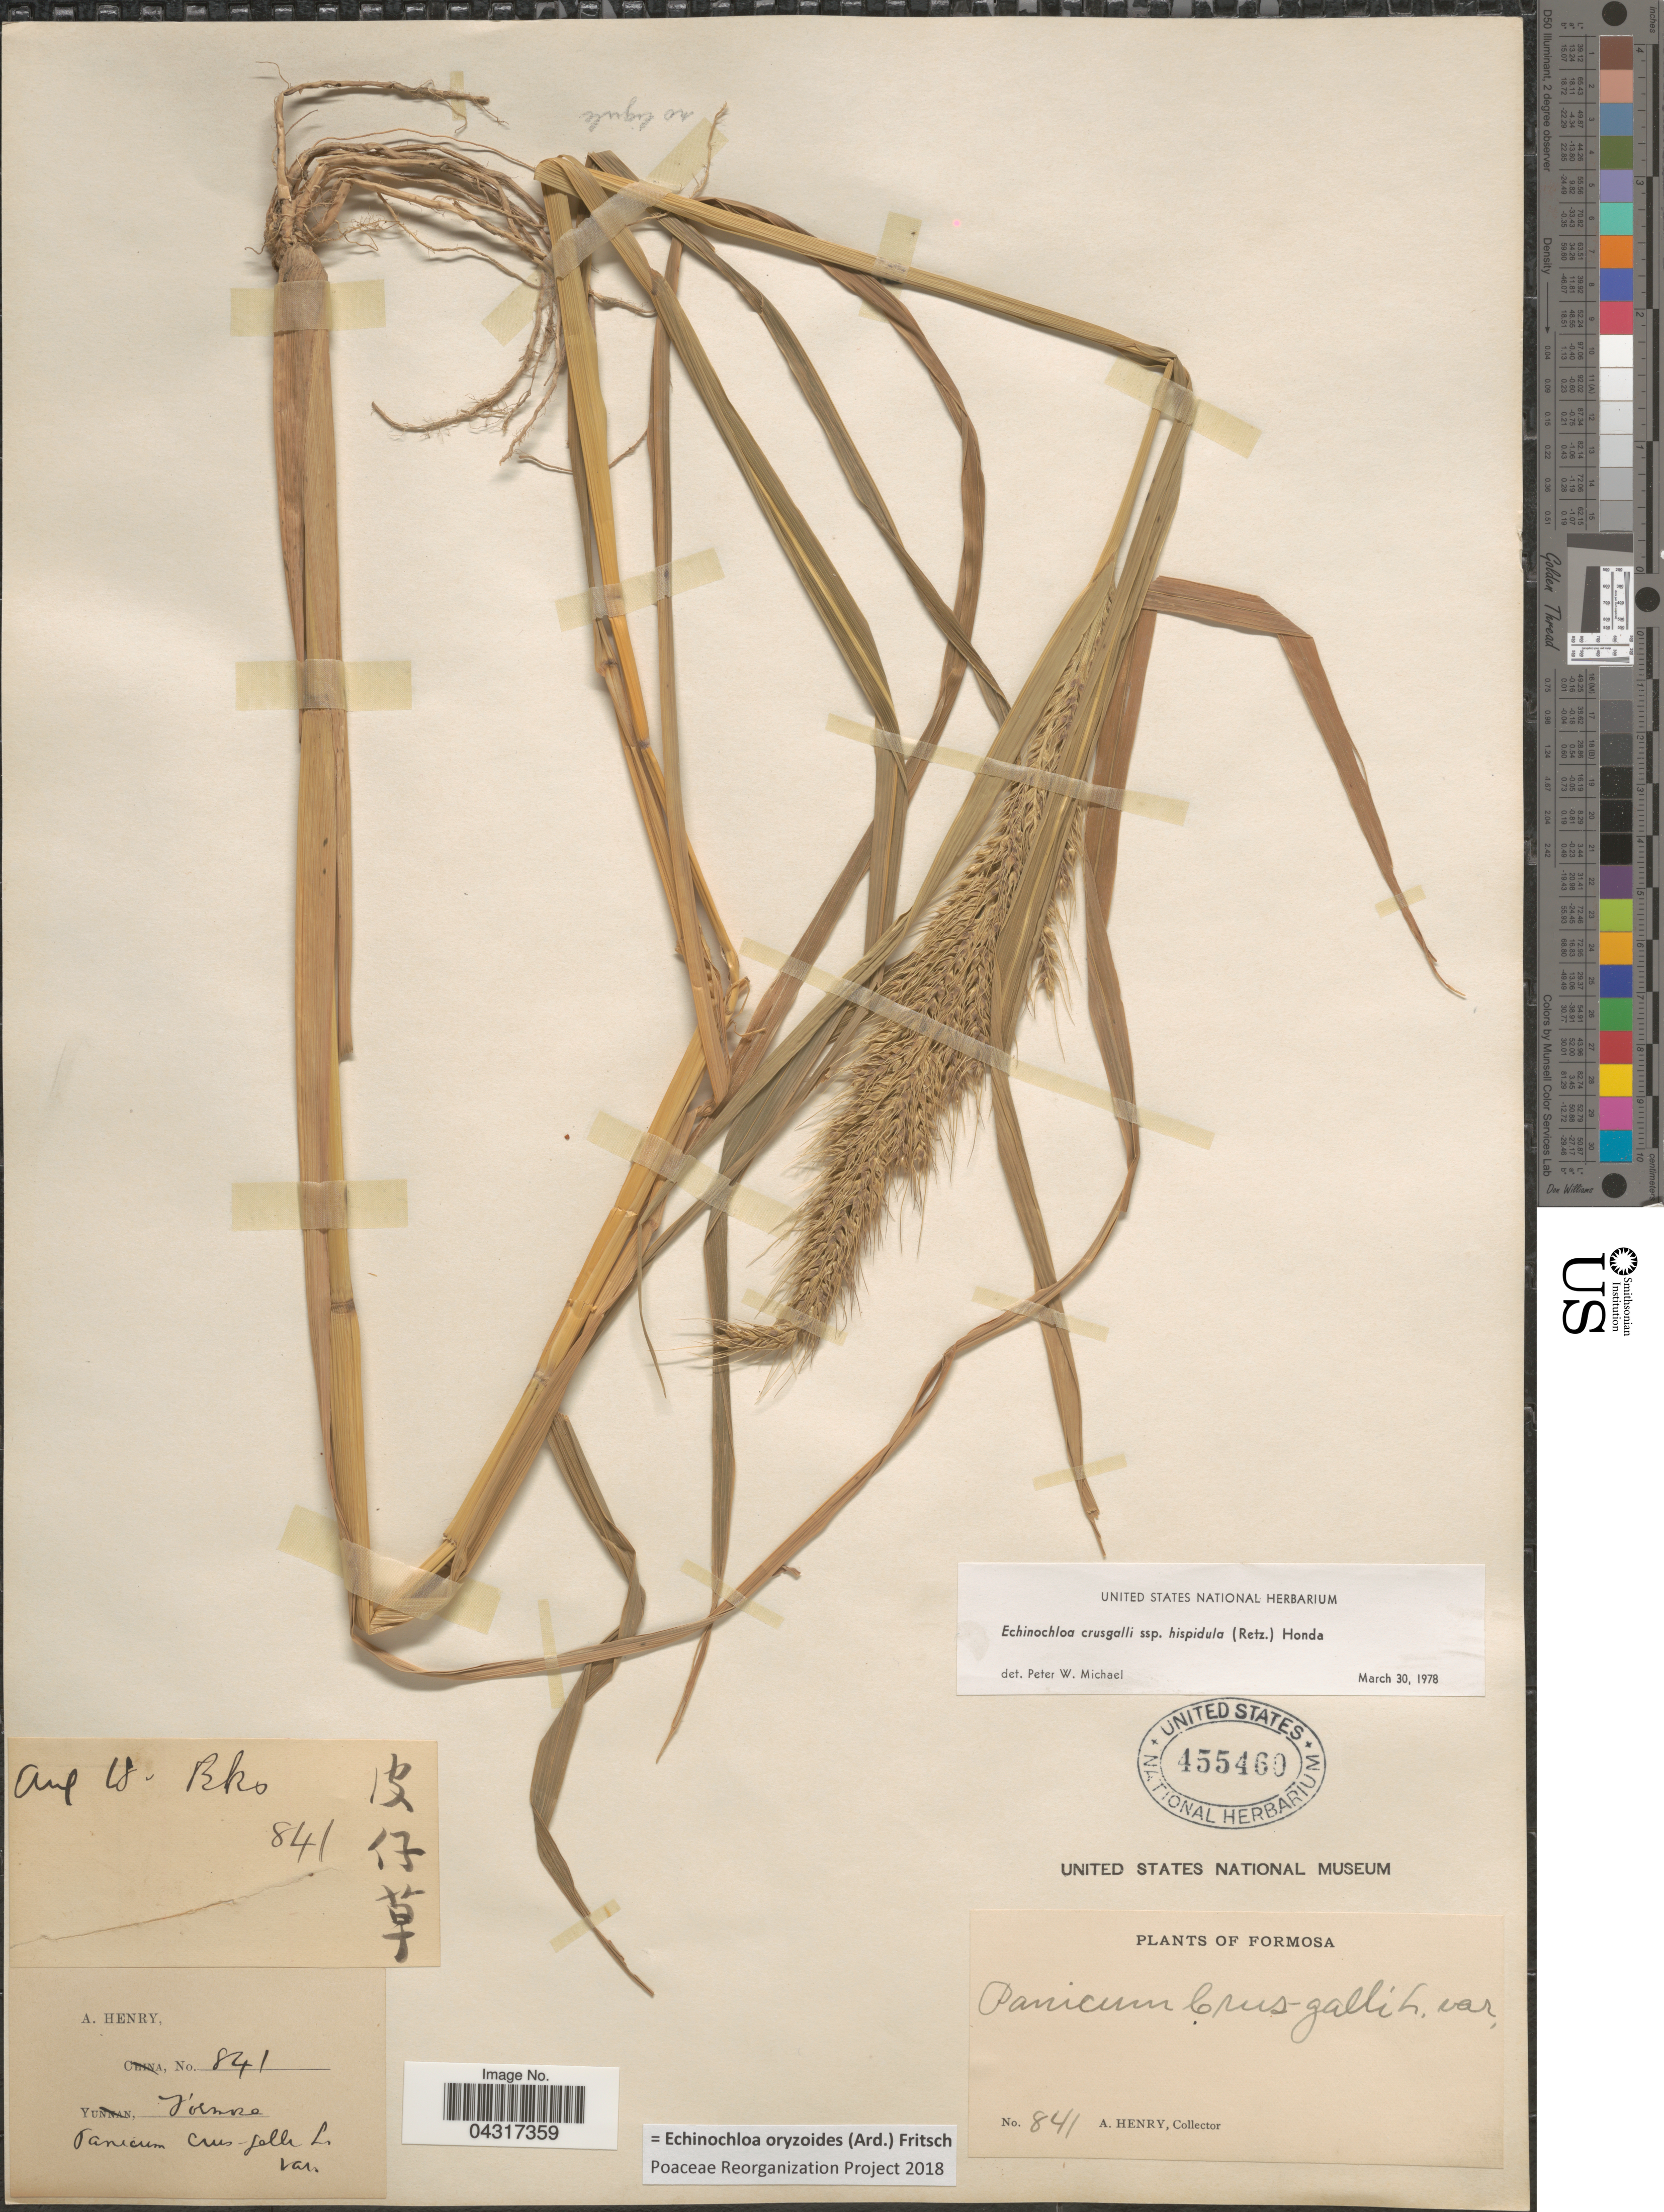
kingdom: Plantae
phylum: Tracheophyta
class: Liliopsida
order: Poales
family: Poaceae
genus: Echinochloa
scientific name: Echinochloa oryzoides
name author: (Ard.) Fritsch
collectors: A. Henry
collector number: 841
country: Taiwan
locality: Formosa.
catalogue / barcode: US 455460